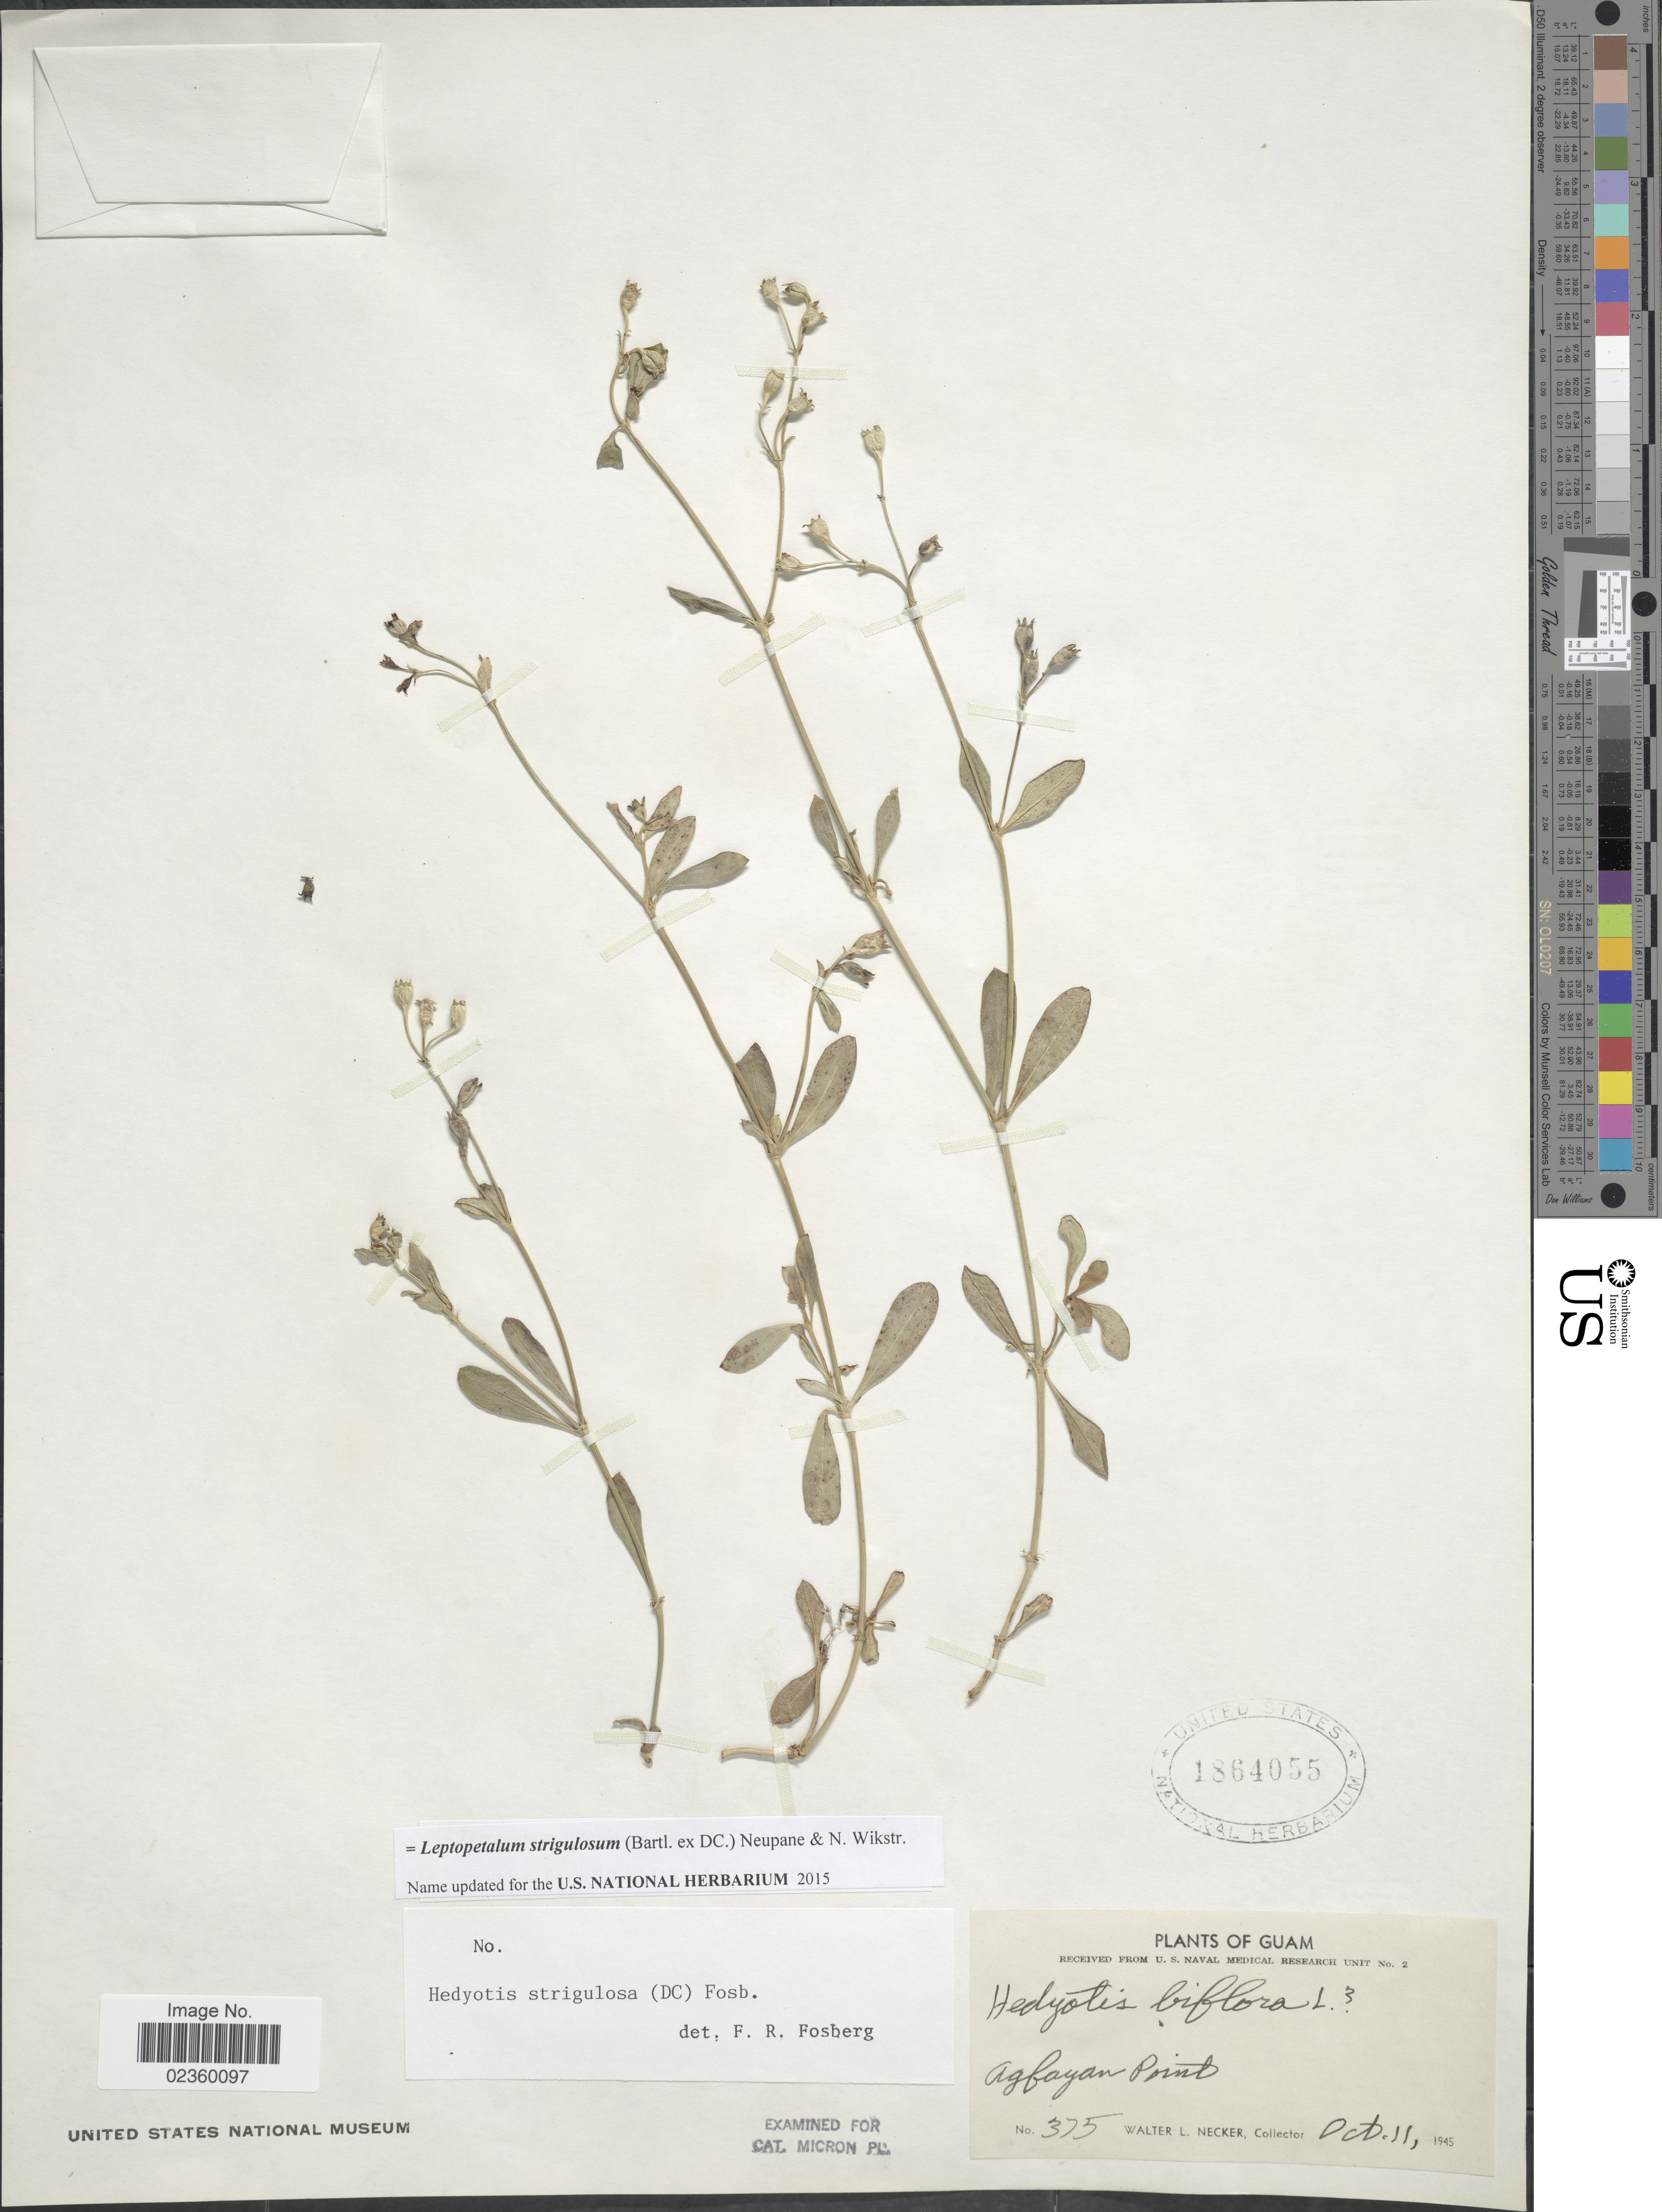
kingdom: Plantae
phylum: Tracheophyta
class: Magnoliopsida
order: Gentianales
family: Rubiaceae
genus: Leptopetalum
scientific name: Leptopetalum strigulosum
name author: (Bartl. ex DC.) Neupane & N. Wikstr.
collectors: W. L. Necker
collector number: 375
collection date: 1945-10-11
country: Guam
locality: Agbayan Point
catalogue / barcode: US 1864055